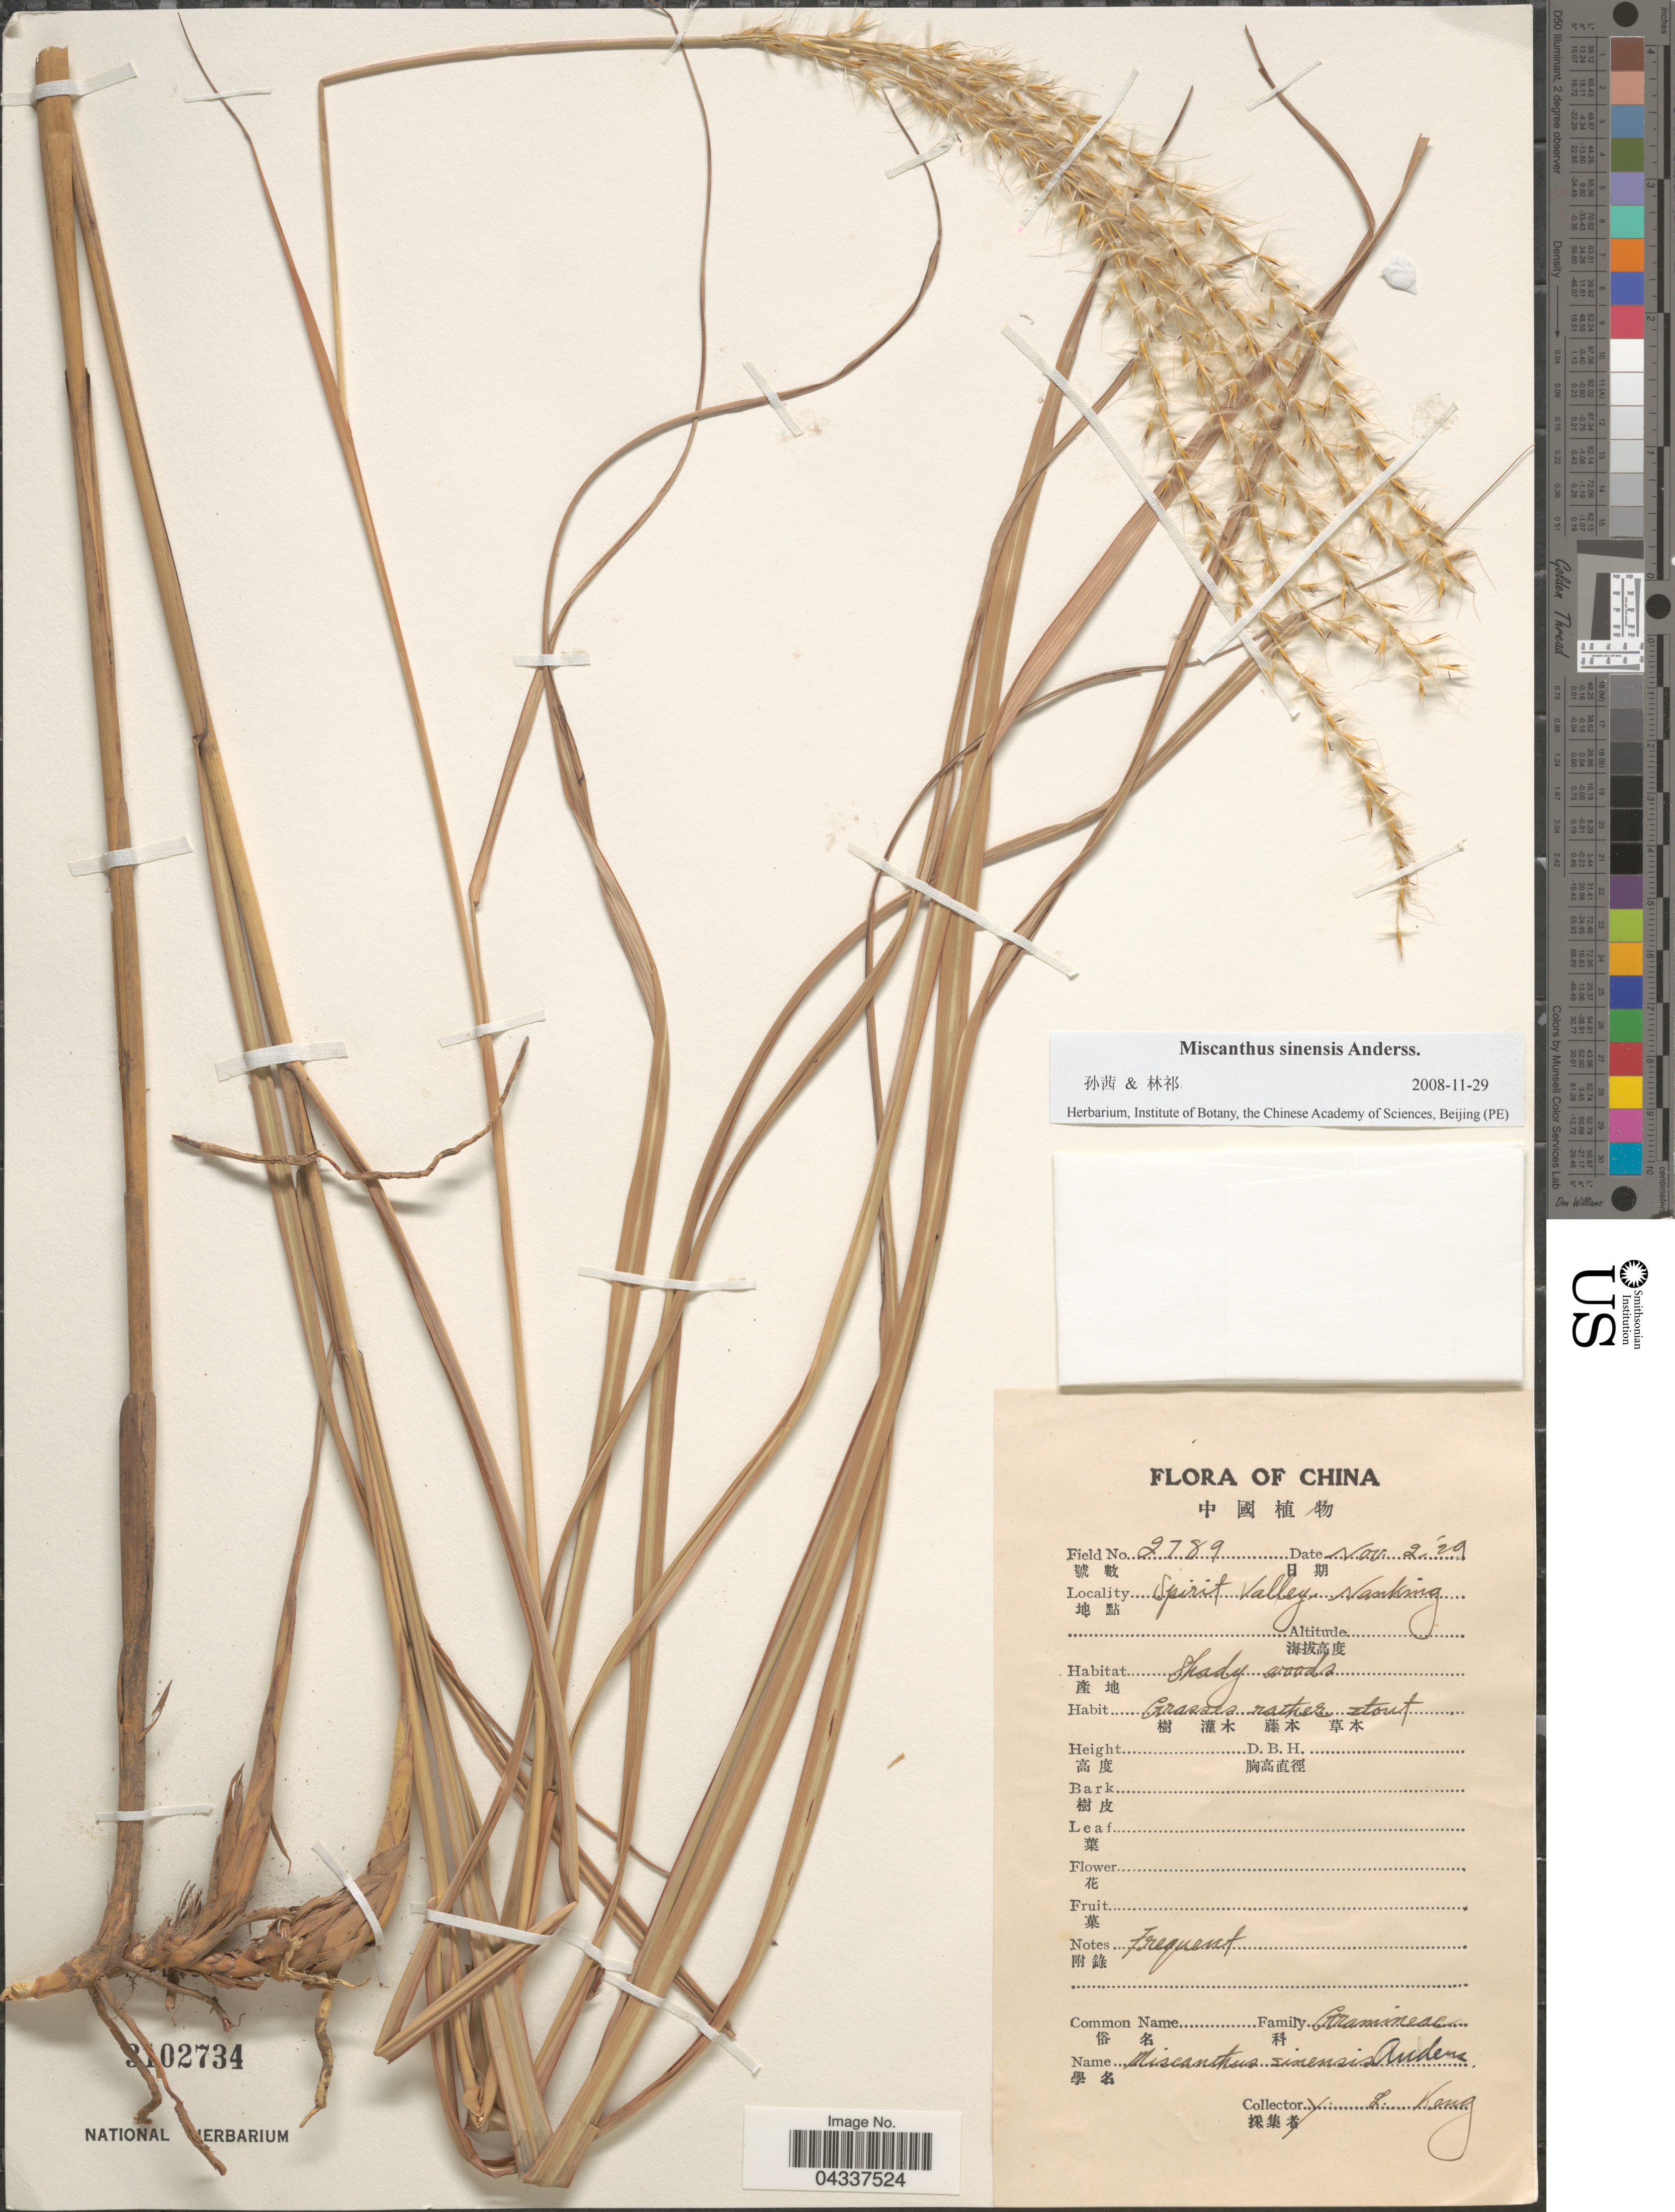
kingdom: Plantae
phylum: Tracheophyta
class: Liliopsida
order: Poales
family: Poaceae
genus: Miscanthus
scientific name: Miscanthus sinensis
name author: Andersson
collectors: Y. L. Keng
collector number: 2789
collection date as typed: Transcribed d/m/y: 2/11/29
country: China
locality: Spirit Valley, Nanking. Shady woods.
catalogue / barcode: US 3102734